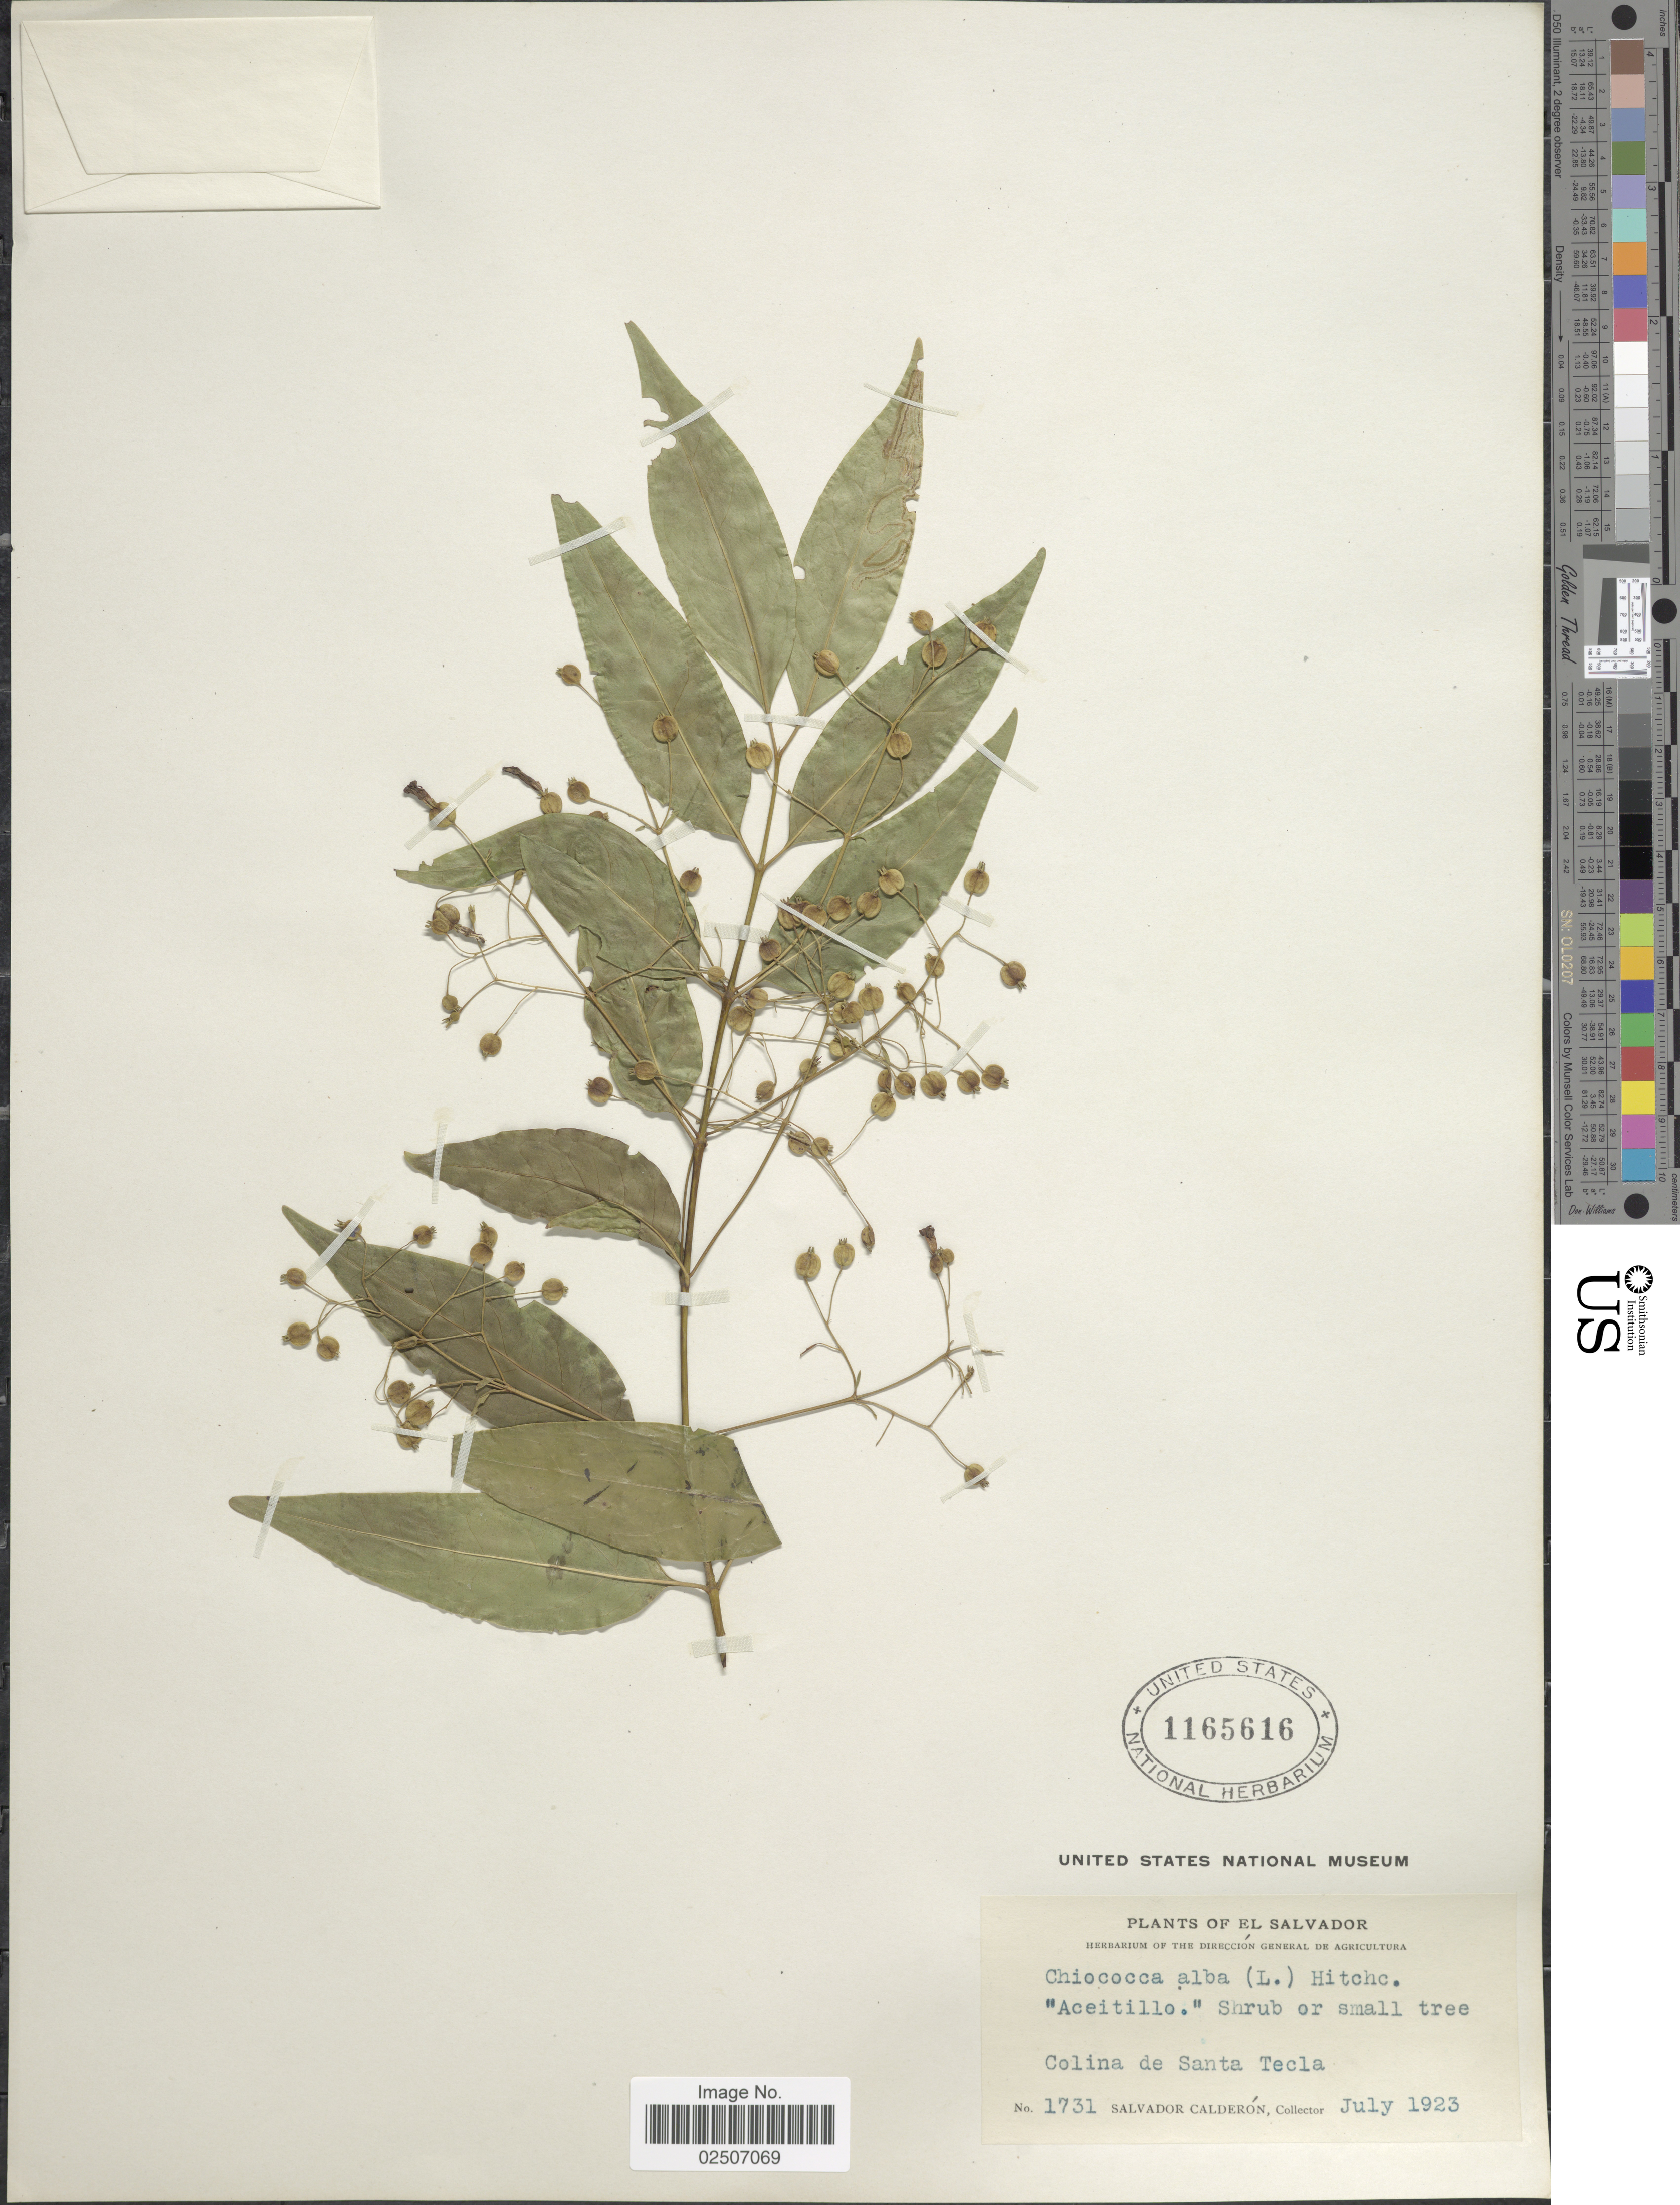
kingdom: Plantae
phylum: Tracheophyta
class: Magnoliopsida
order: Gentianales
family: Rubiaceae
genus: Chiococca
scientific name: Chiococca alba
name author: (L.) Hitchc.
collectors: S. Calderón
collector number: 1731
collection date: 1923-07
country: El Salvador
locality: Colina de Santa Tecla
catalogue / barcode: US 1165616